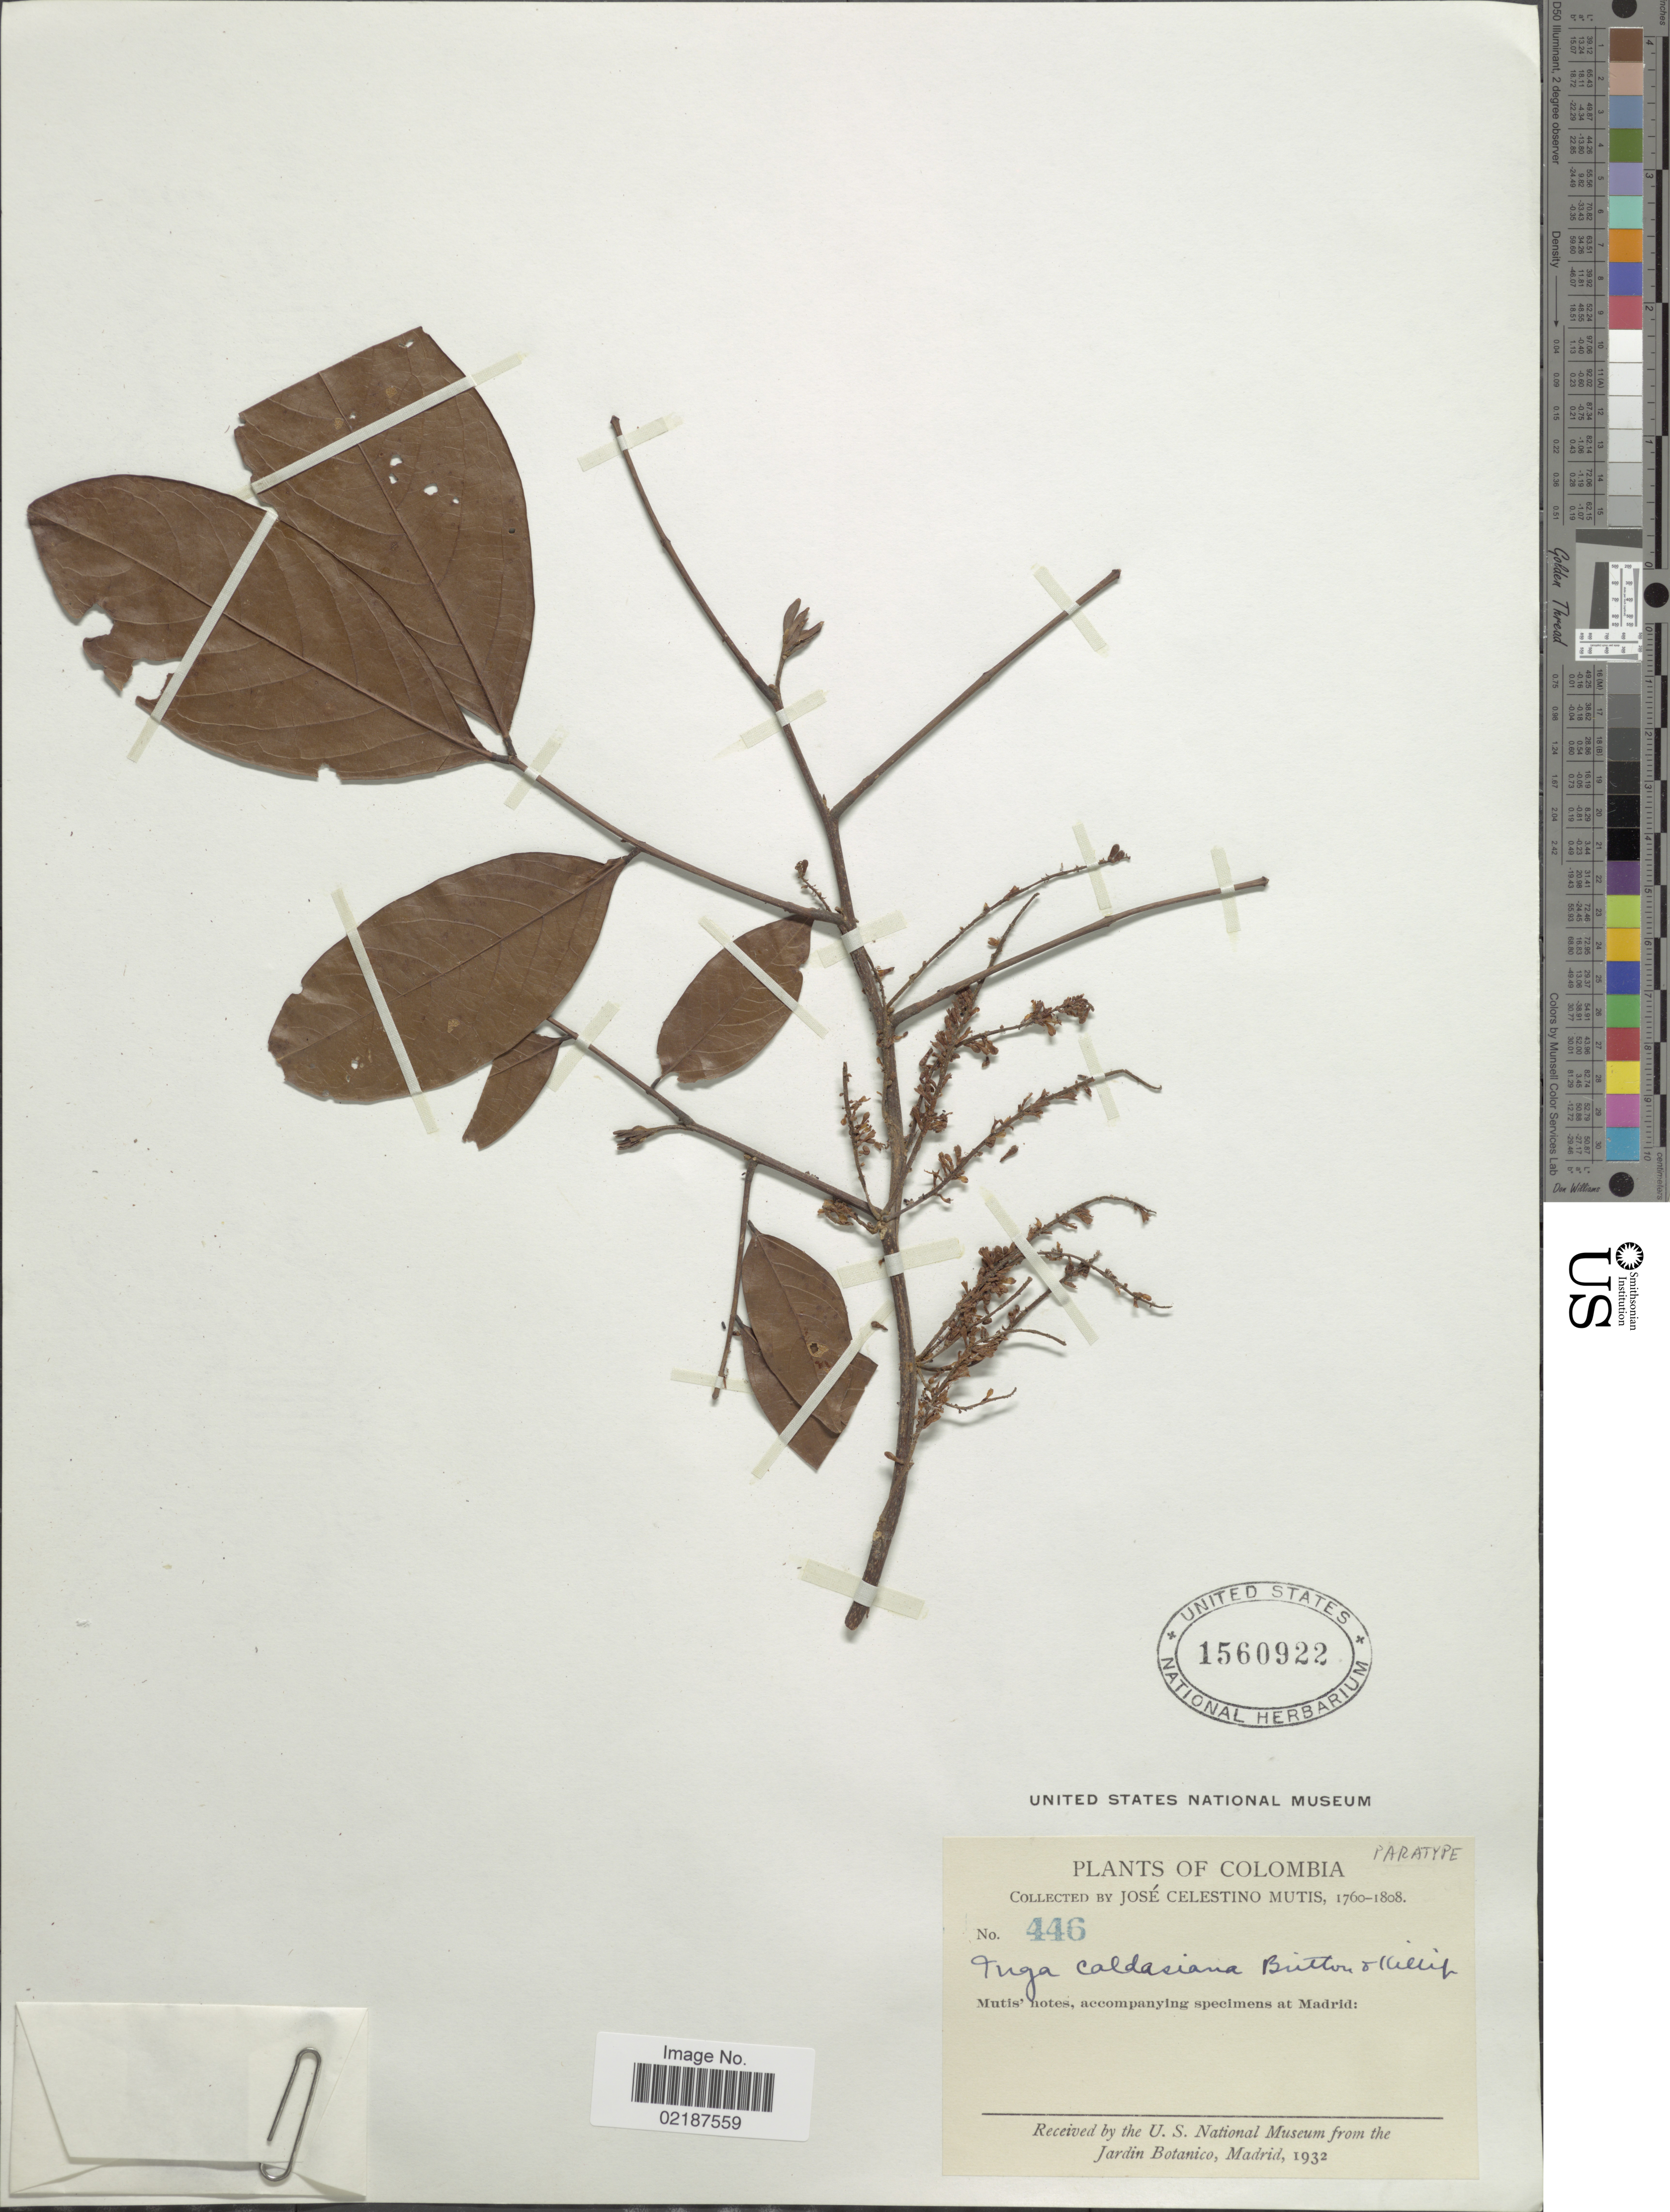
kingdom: Plantae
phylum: Tracheophyta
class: Magnoliopsida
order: Fabales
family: Fabaceae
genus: Inga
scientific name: Inga coruscans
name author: Humb. & Bonpl. ex Willd.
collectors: J. C. B. Mutis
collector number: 446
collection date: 1760/1808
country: Colombia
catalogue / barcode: US 1560922